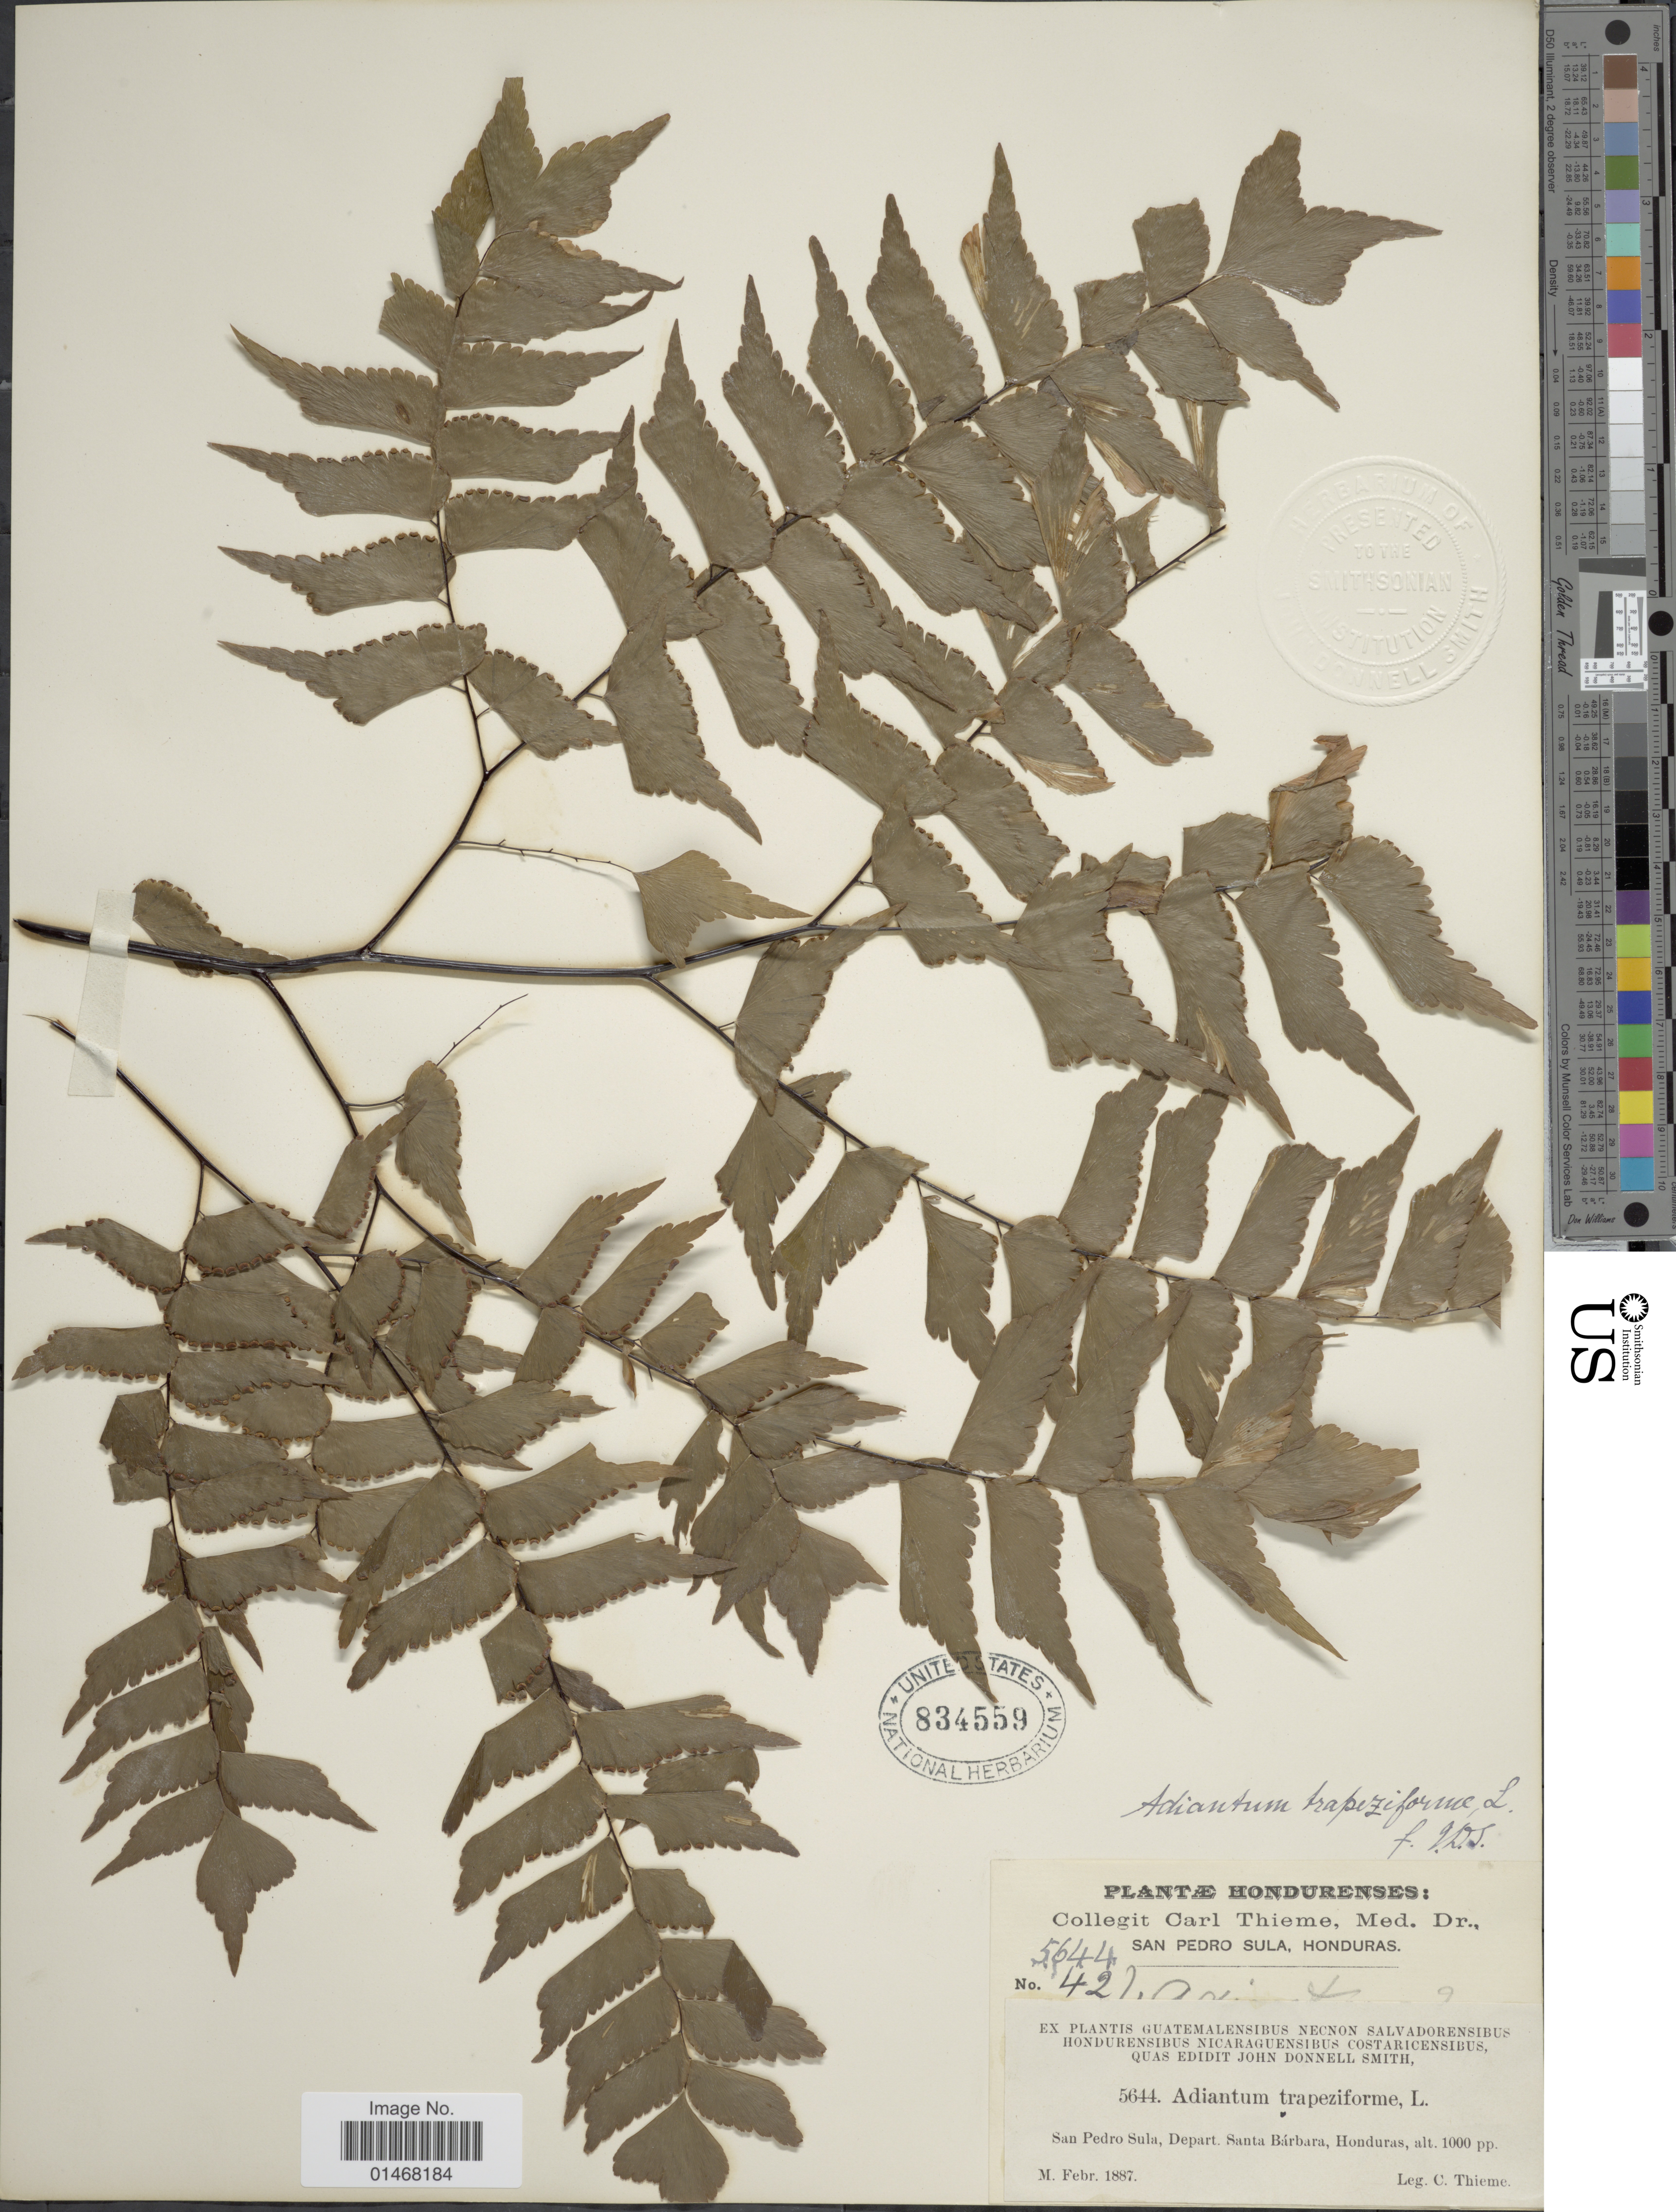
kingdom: Plantae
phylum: Tracheophyta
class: Polypodiopsida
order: Polypodiales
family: Pteridaceae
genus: Adiantum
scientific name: Adiantum trapeziforme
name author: L.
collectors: C. Thieme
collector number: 5644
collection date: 1887-02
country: Honduras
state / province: Santa Bárbara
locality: San Pedro Sula, Depart Santa Bárbara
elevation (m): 305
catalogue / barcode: US 834559